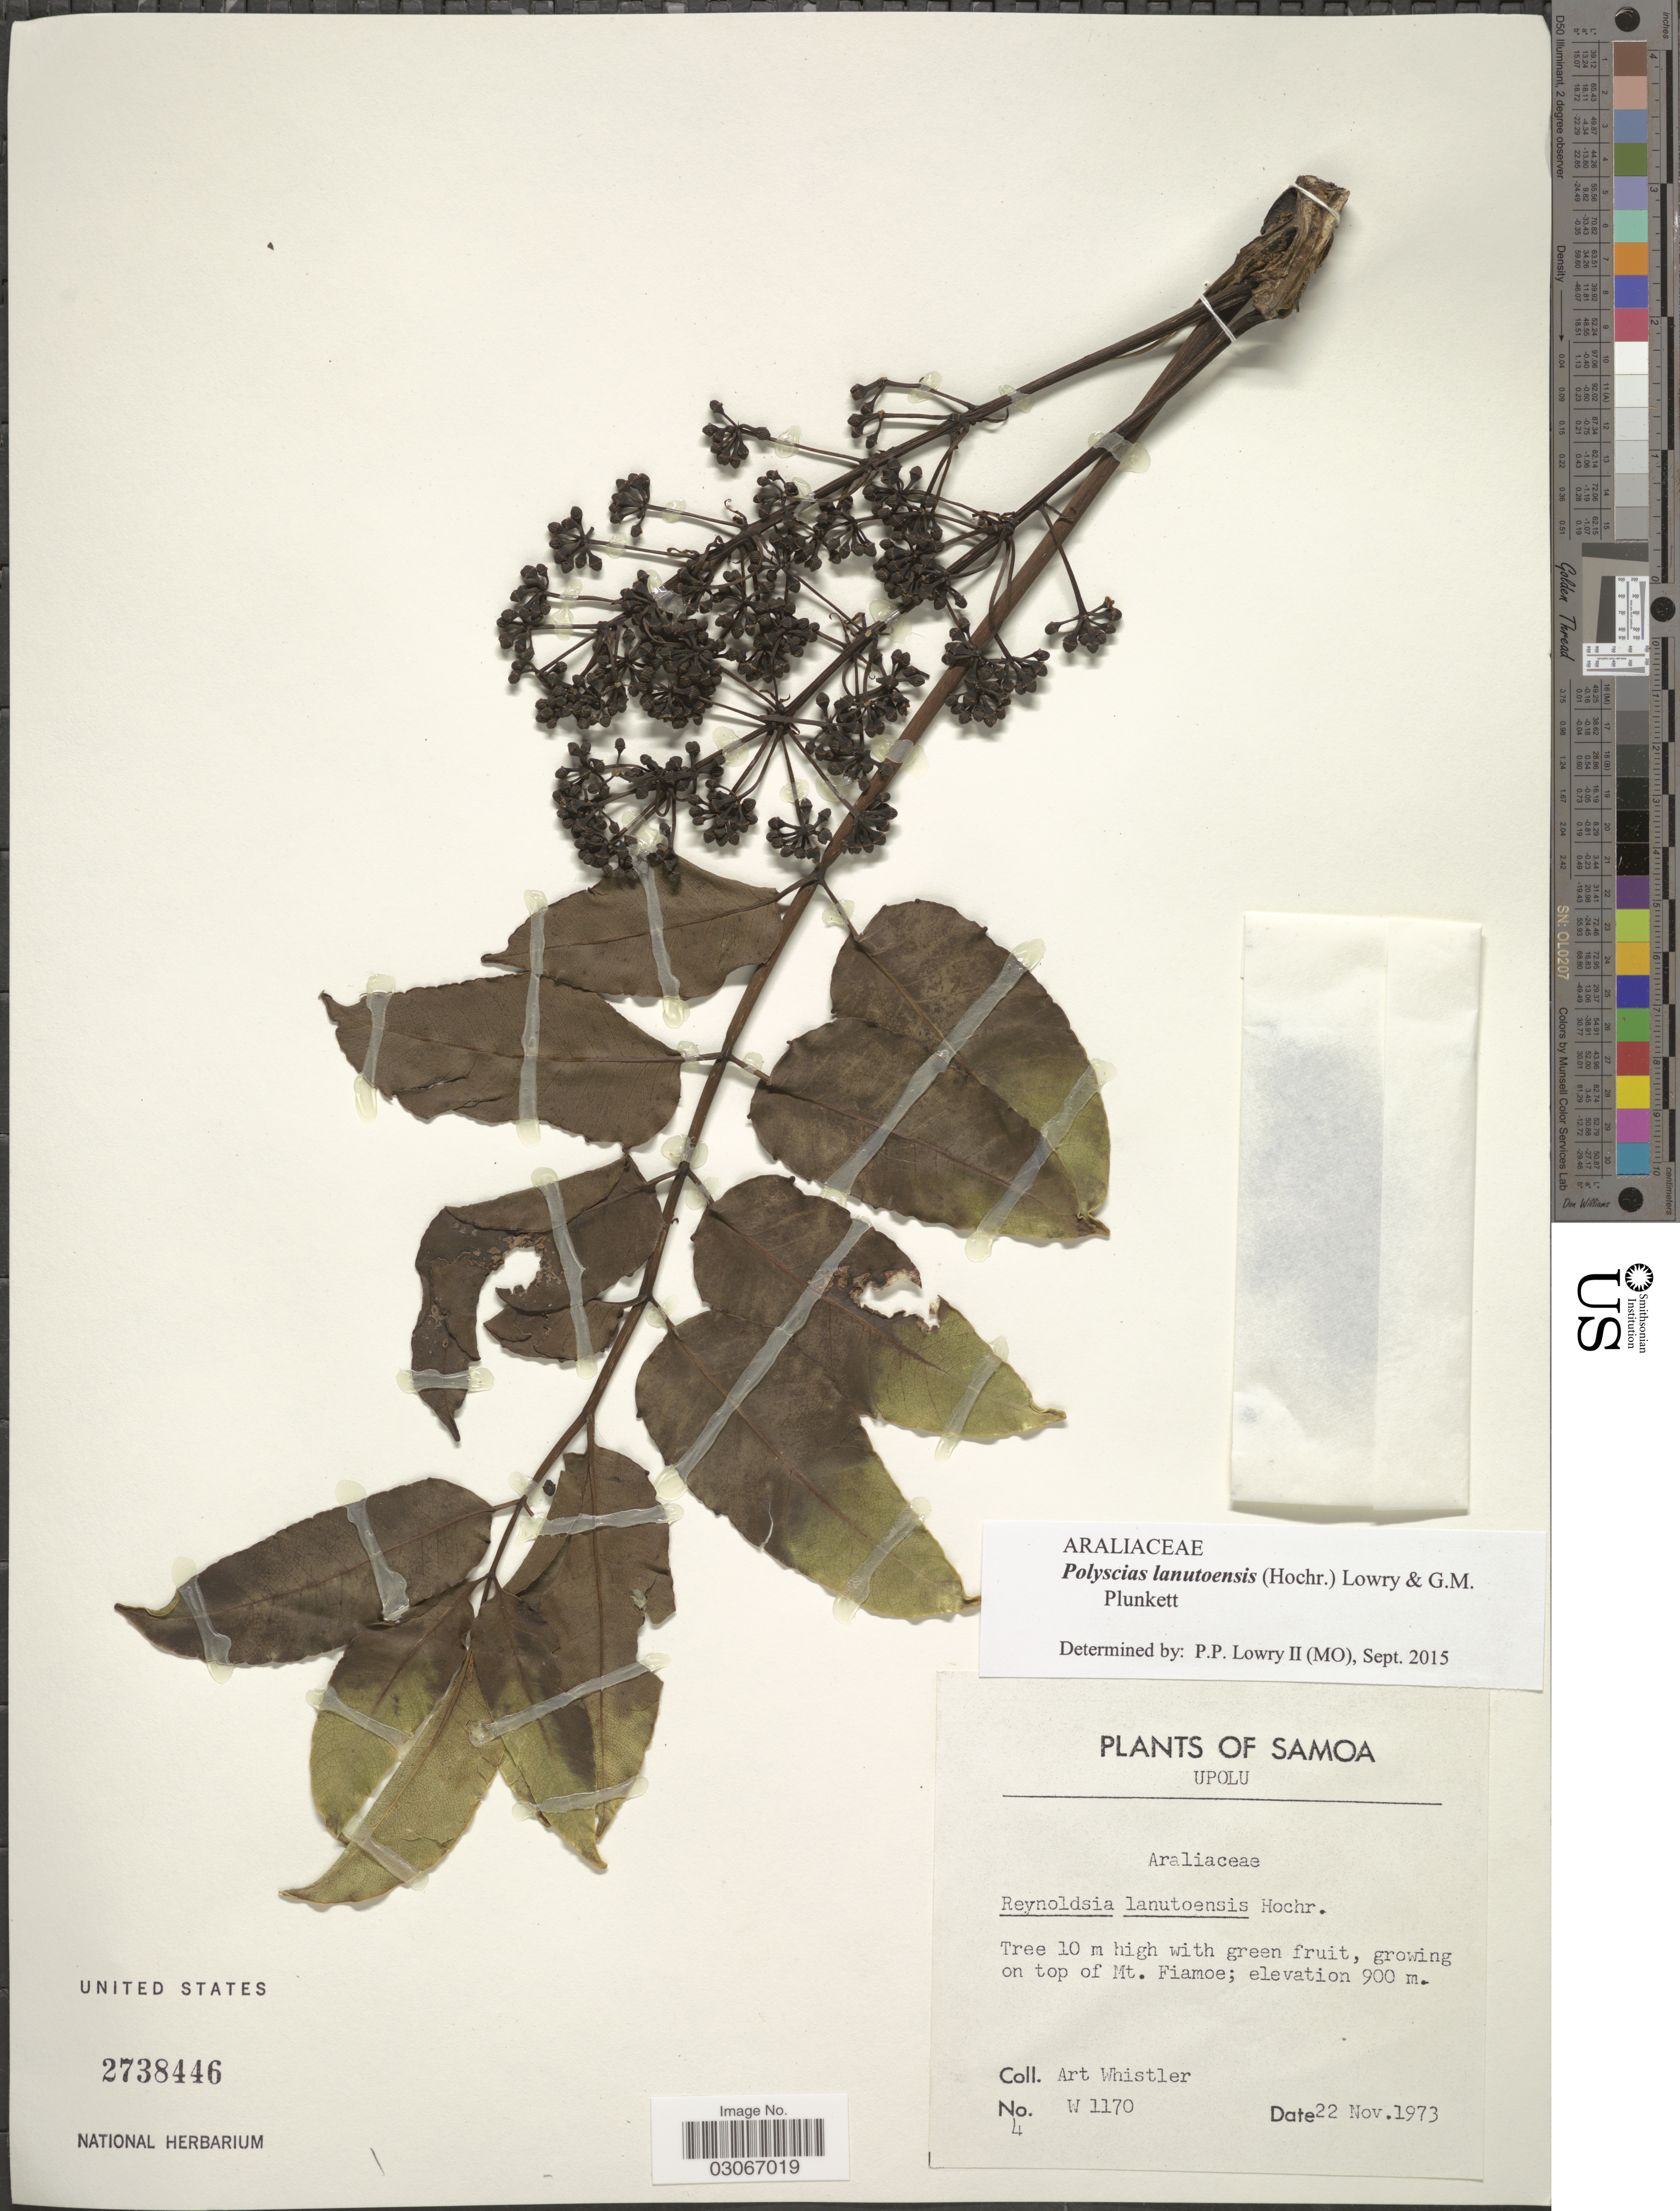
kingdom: Plantae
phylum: Tracheophyta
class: Magnoliopsida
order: Apiales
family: Araliaceae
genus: Polyscias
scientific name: Polyscias lanutoensis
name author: (Hochr.) Lowry & G. M. Plunkett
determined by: Lowry, P. P., (MO), Missouri Botanical Garden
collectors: A. Whistler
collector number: W1170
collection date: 1973-11-22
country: Samoa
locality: Samoa. Upolu. Growing on top of Mt. Fiamoe.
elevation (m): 900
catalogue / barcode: US 2738446